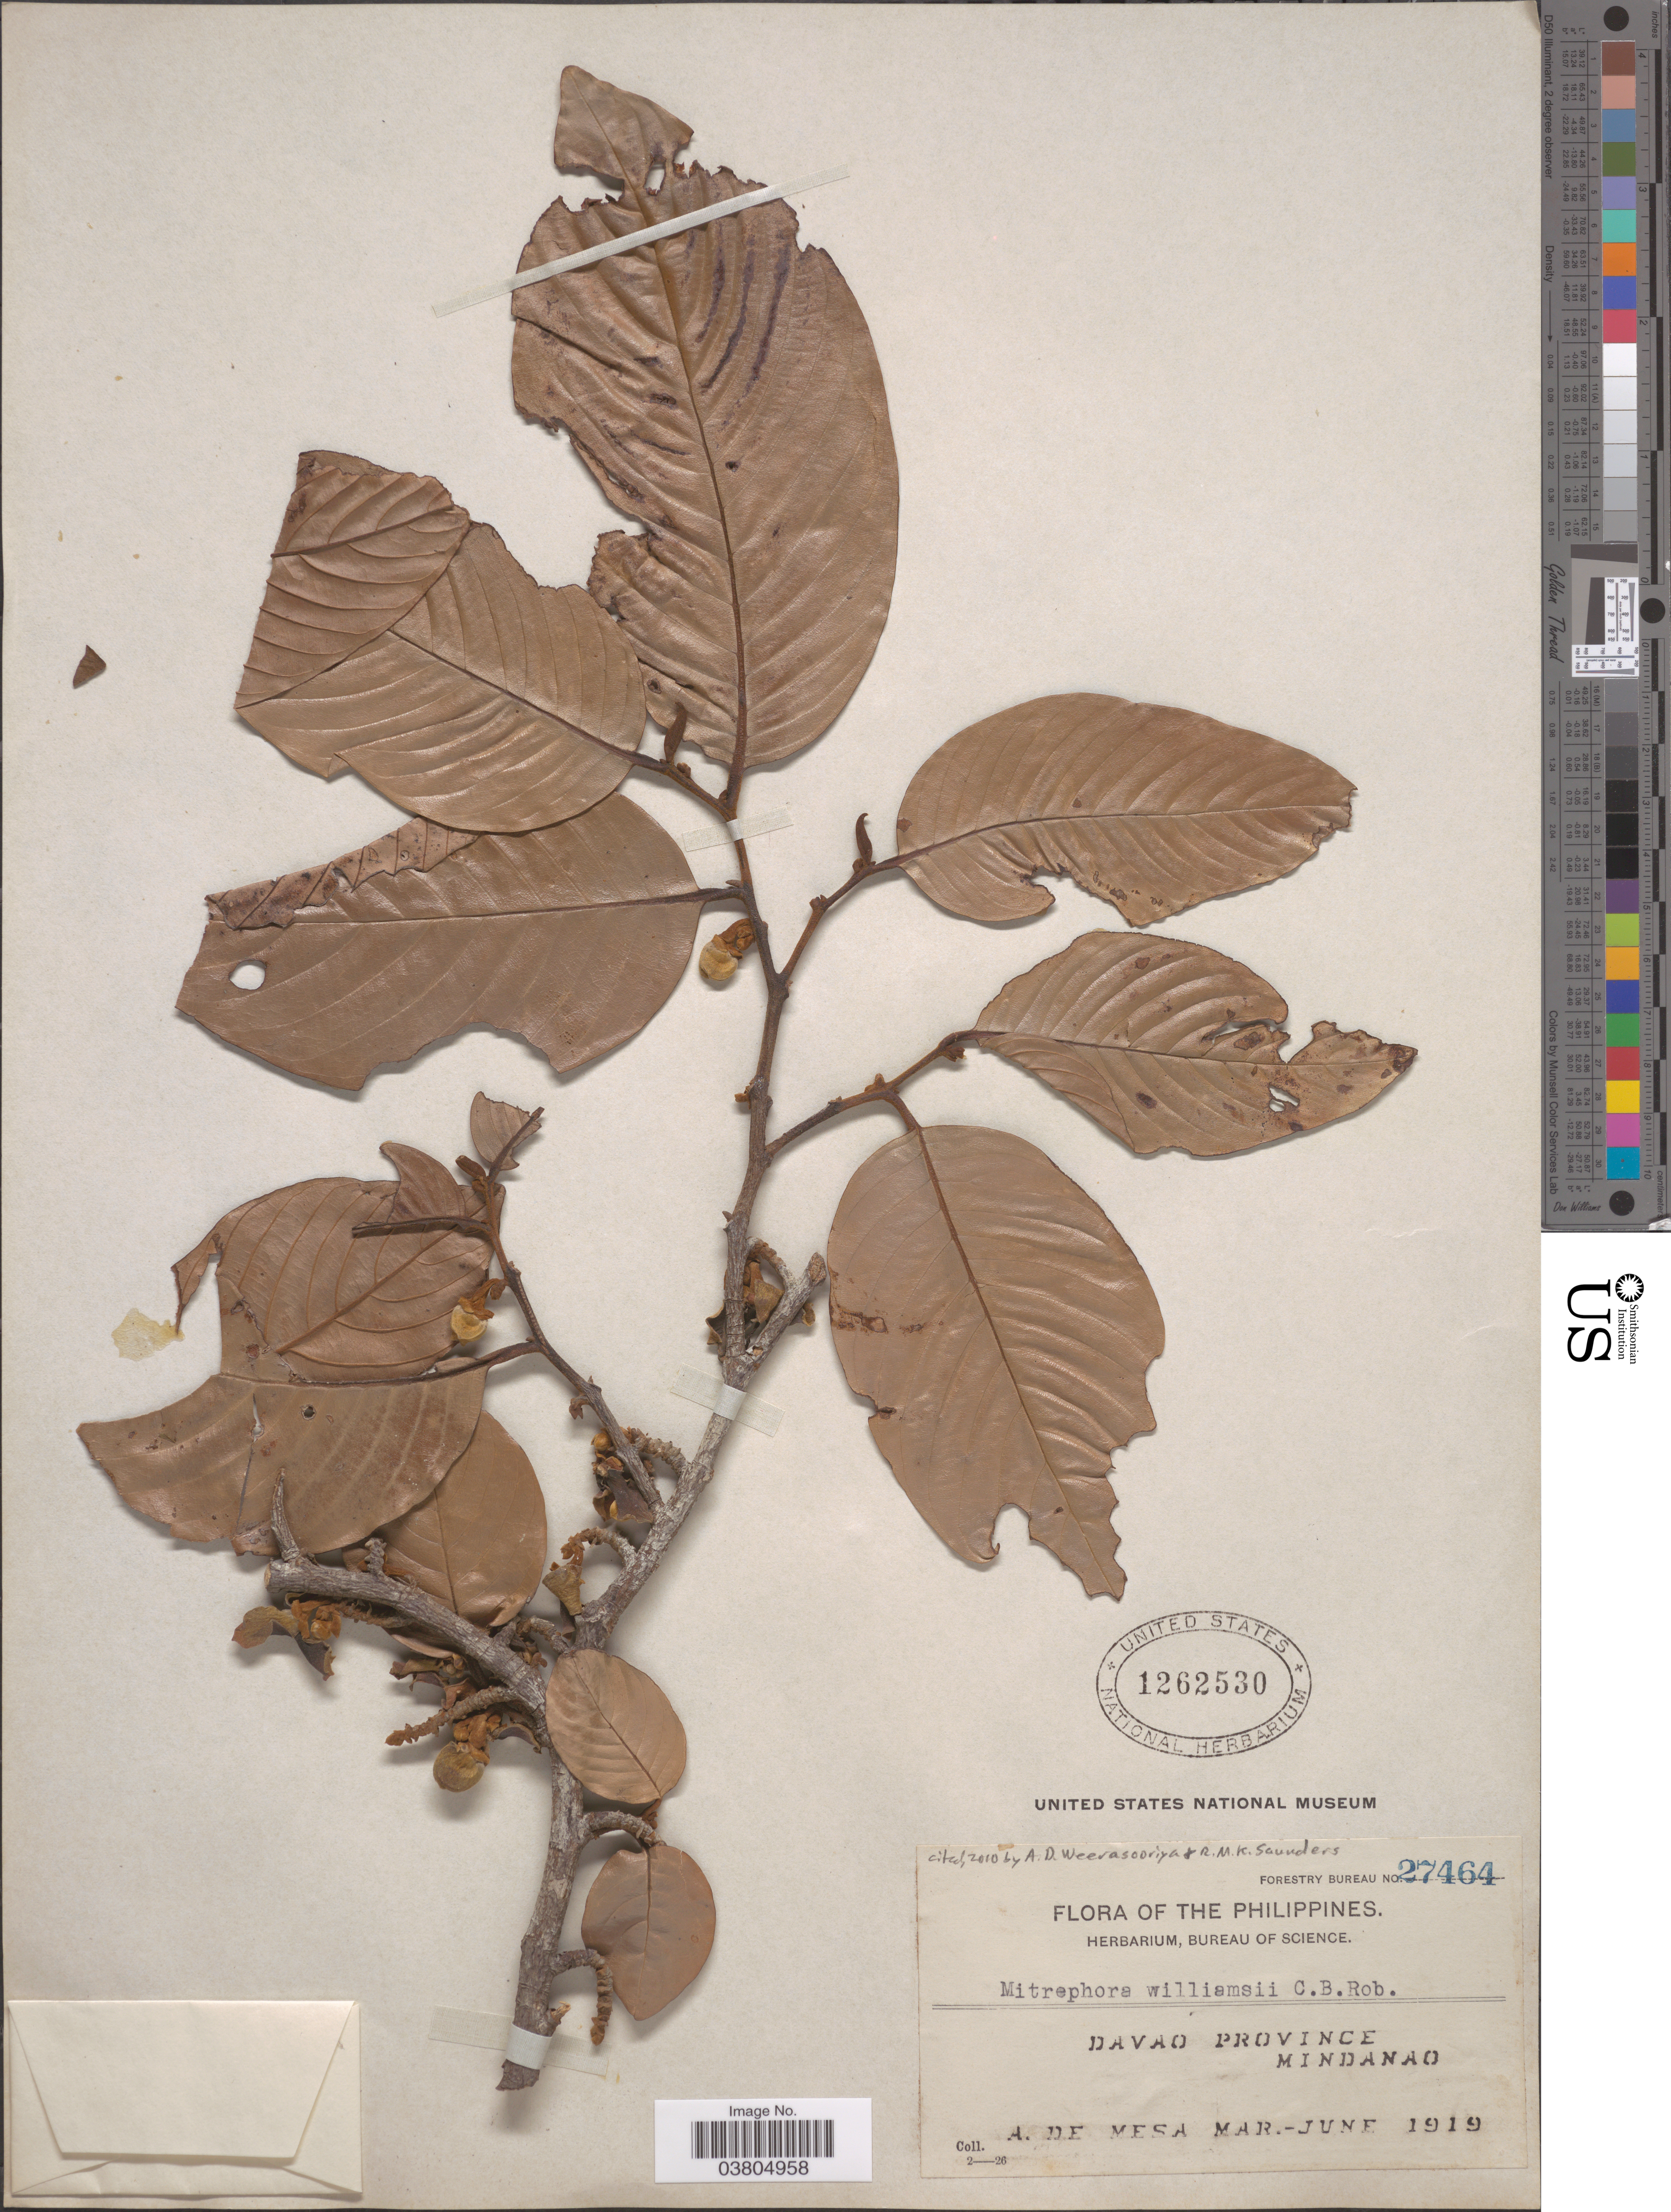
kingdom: Plantae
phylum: Tracheophyta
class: Magnoliopsida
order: Magnoliales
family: Annonaceae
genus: Mitrephora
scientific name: Mitrephora williamsii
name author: C.B. Rob.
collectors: A. De Mesa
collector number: Forestry Bureau 27464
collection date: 1919-03/1919-06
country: Philippines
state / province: Davao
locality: Mindanao.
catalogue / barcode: US 1262530